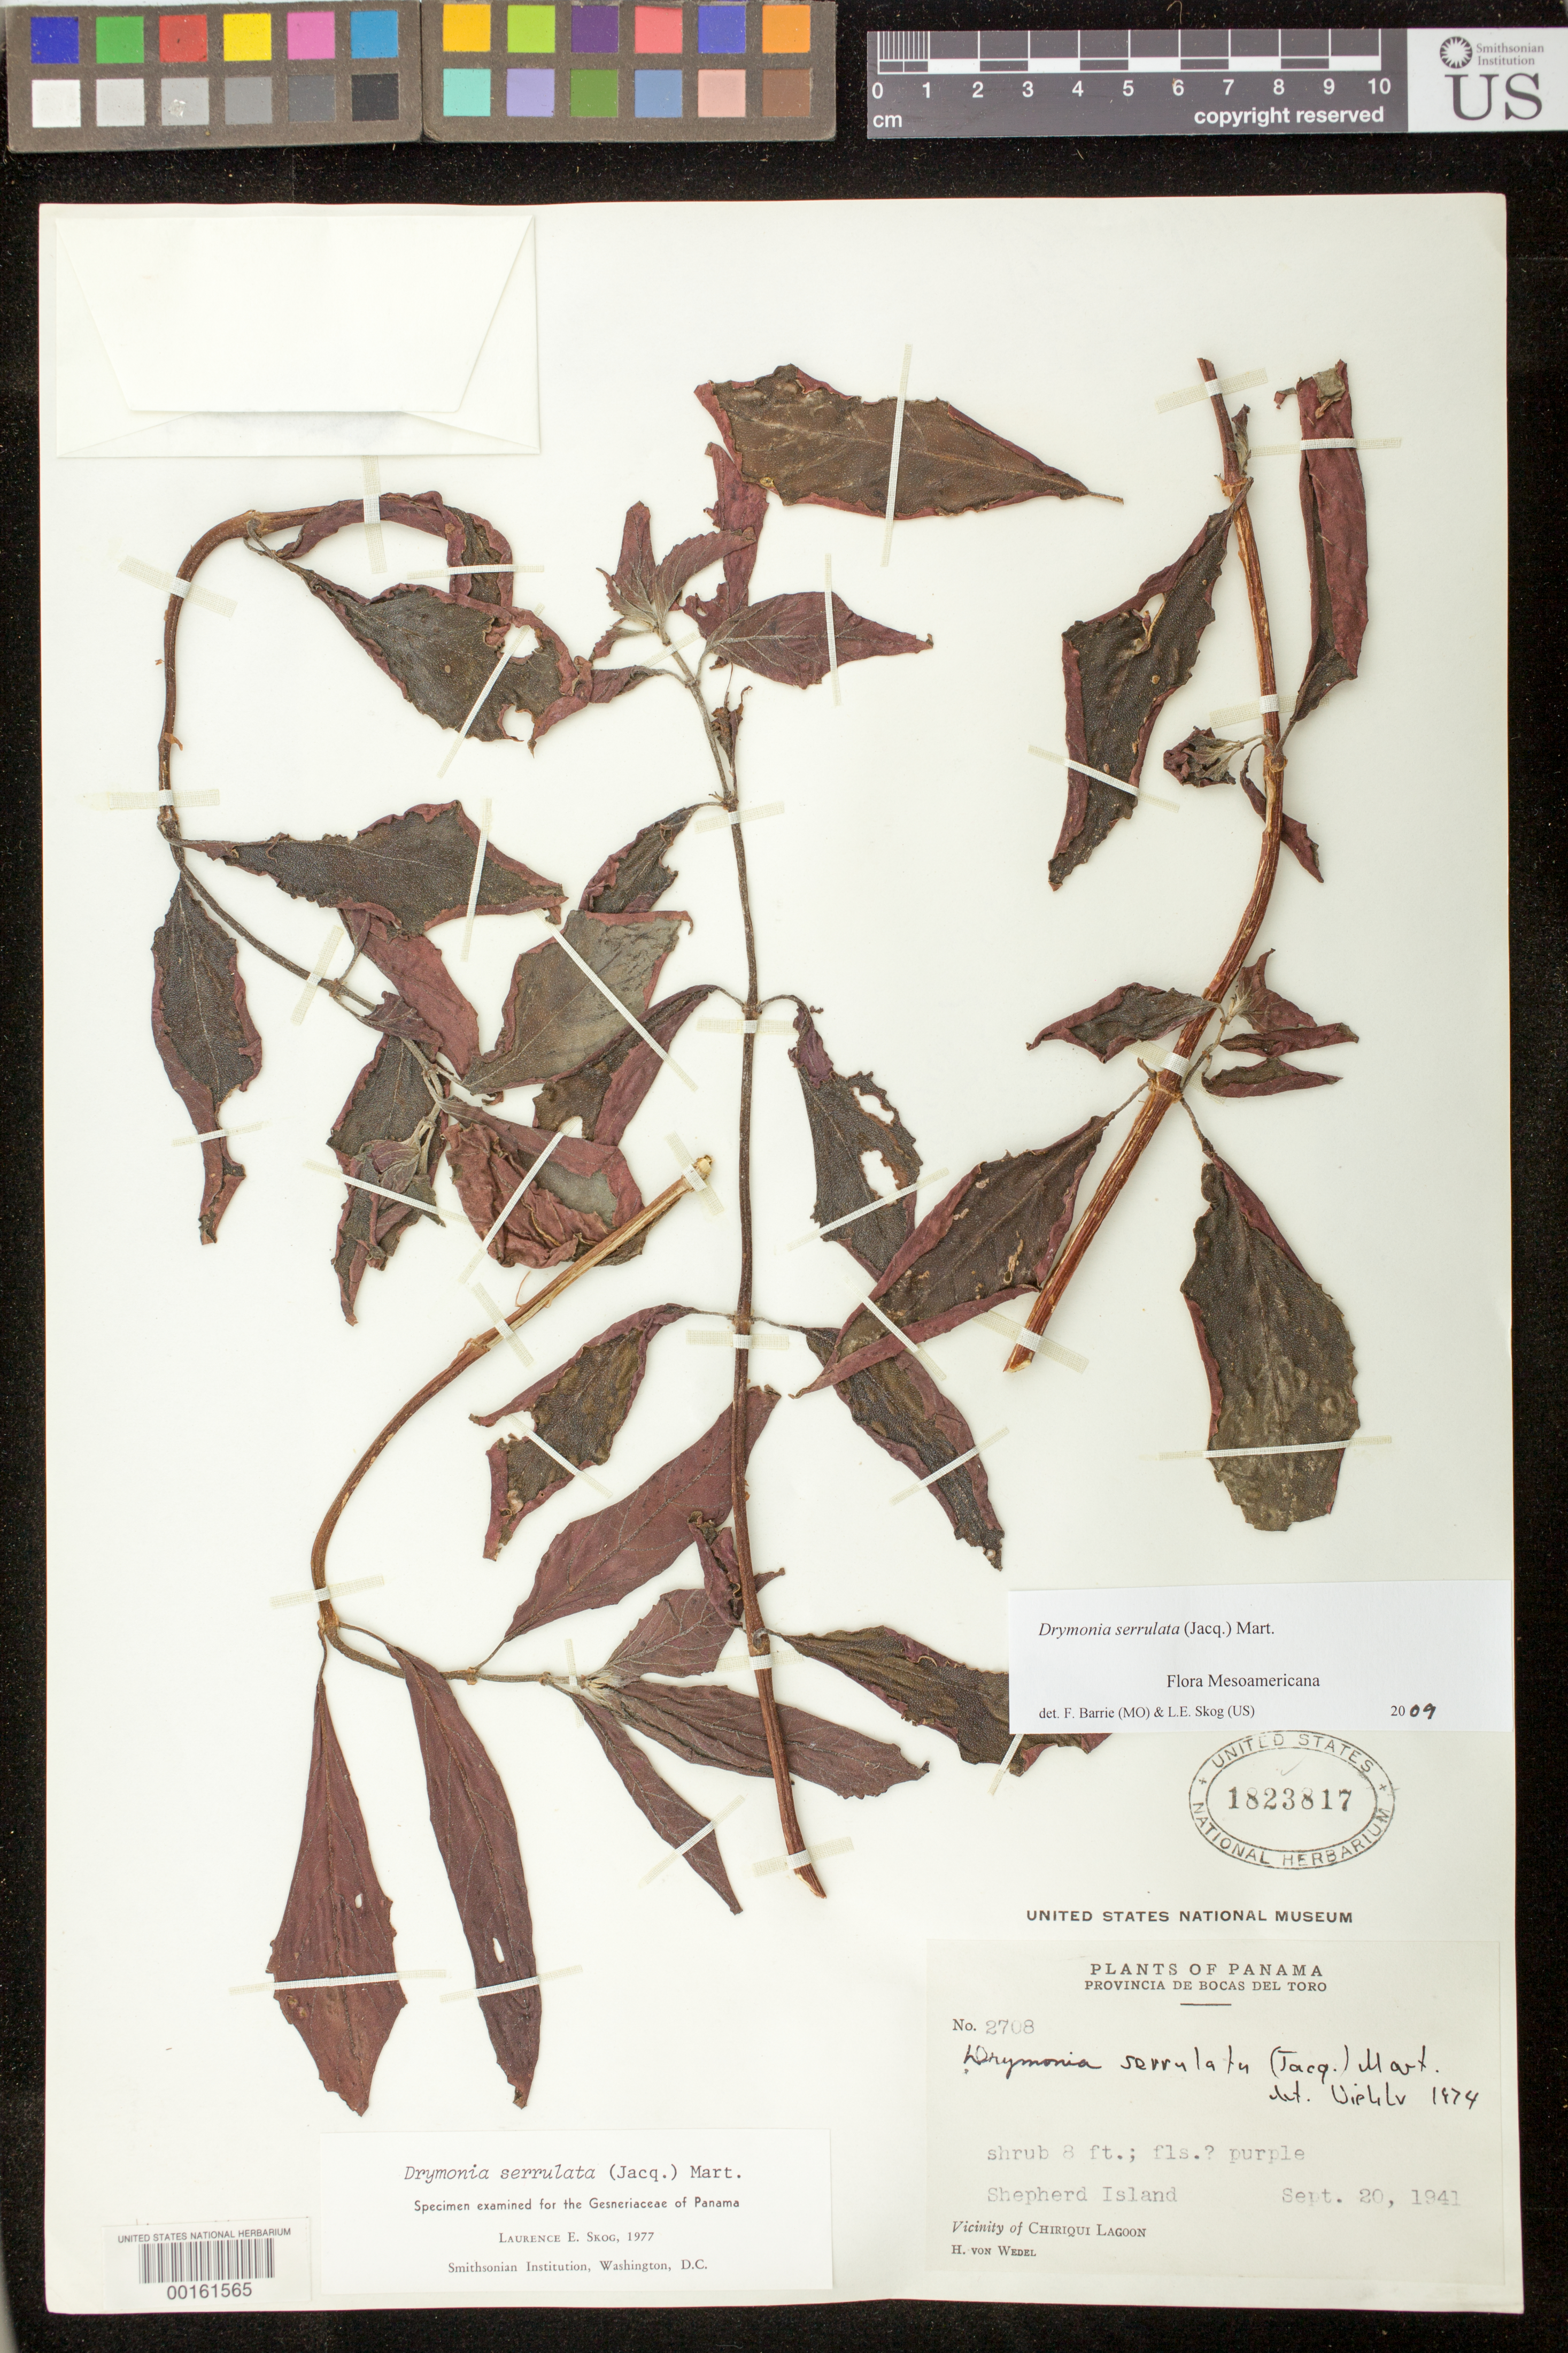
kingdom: Plantae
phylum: Tracheophyta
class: Magnoliopsida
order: Lamiales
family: Gesneriaceae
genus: Drymonia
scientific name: Drymonia serrulata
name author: (Jacq.) Mart.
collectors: H. von Wedel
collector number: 2708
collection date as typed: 20 Sep 1941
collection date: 1941-09-20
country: Panama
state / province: Bocas del Toro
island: Shepherd Island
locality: Vicinity of Chiriqui Lagoon, Shepherd Island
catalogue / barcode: US 1823817